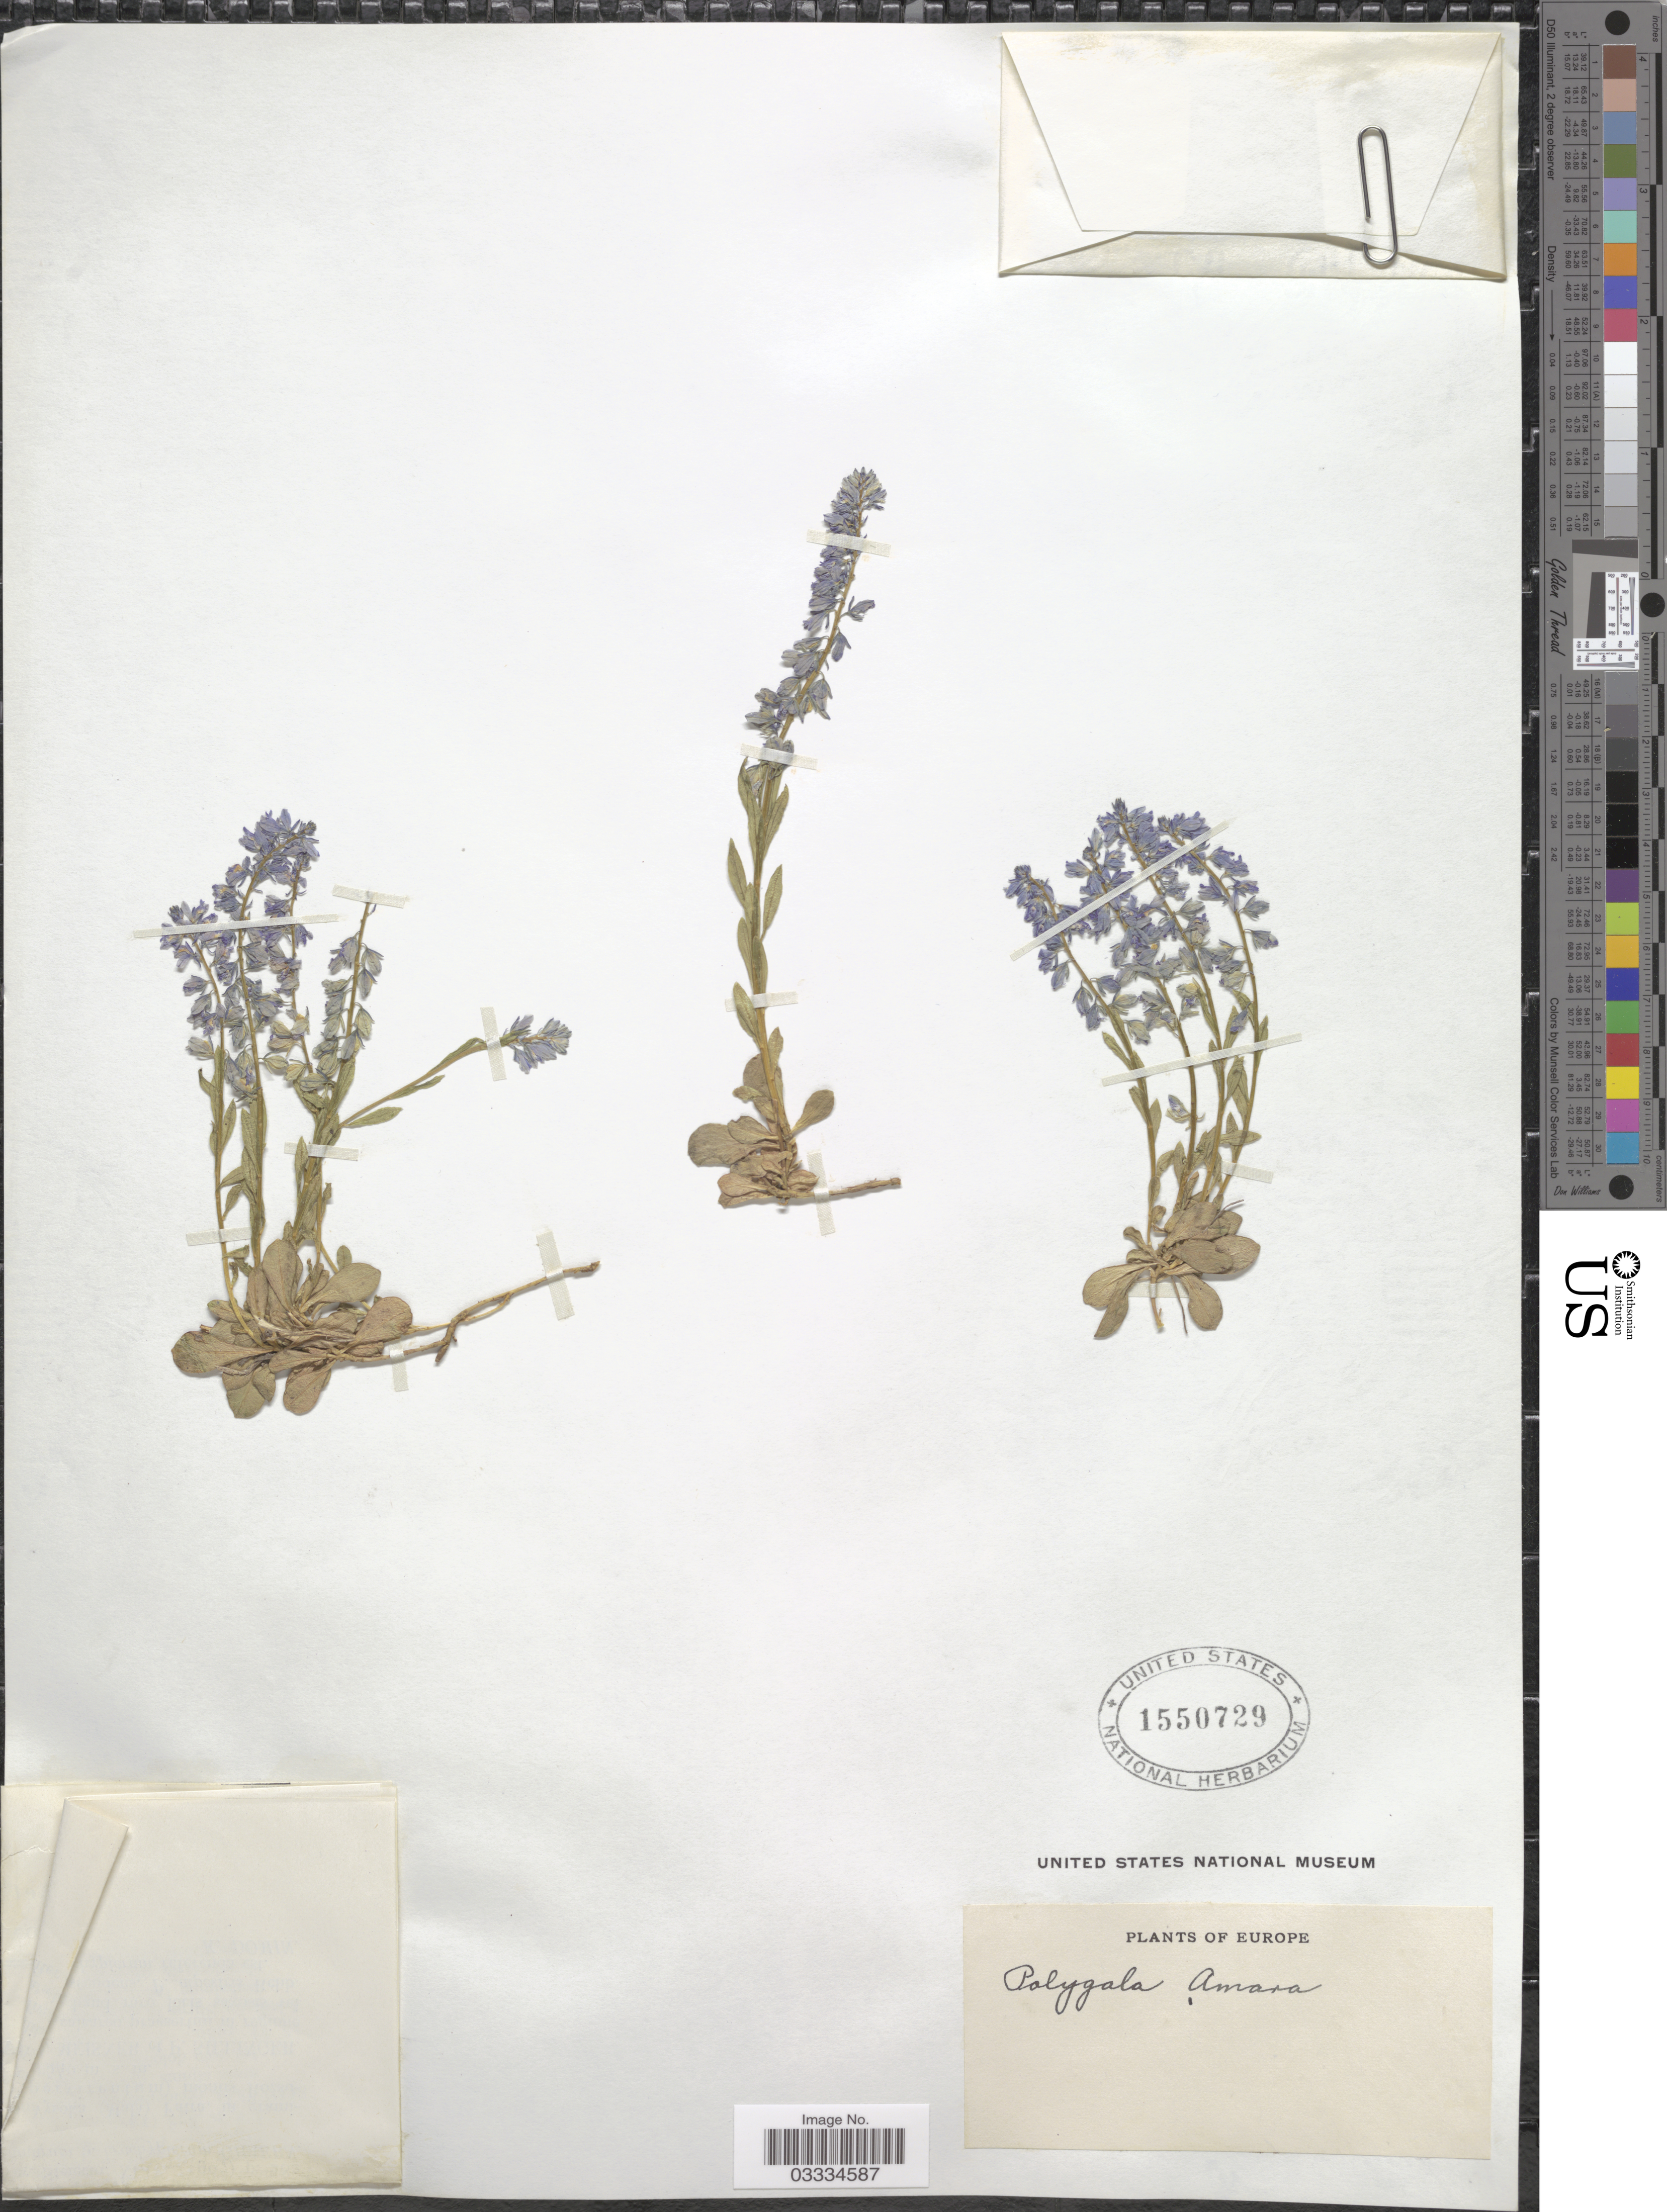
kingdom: Plantae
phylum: Tracheophyta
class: Magnoliopsida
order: Fabales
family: Polygalaceae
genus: Polygala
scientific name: Polygala amara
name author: L.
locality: Europe.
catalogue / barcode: US 1550729